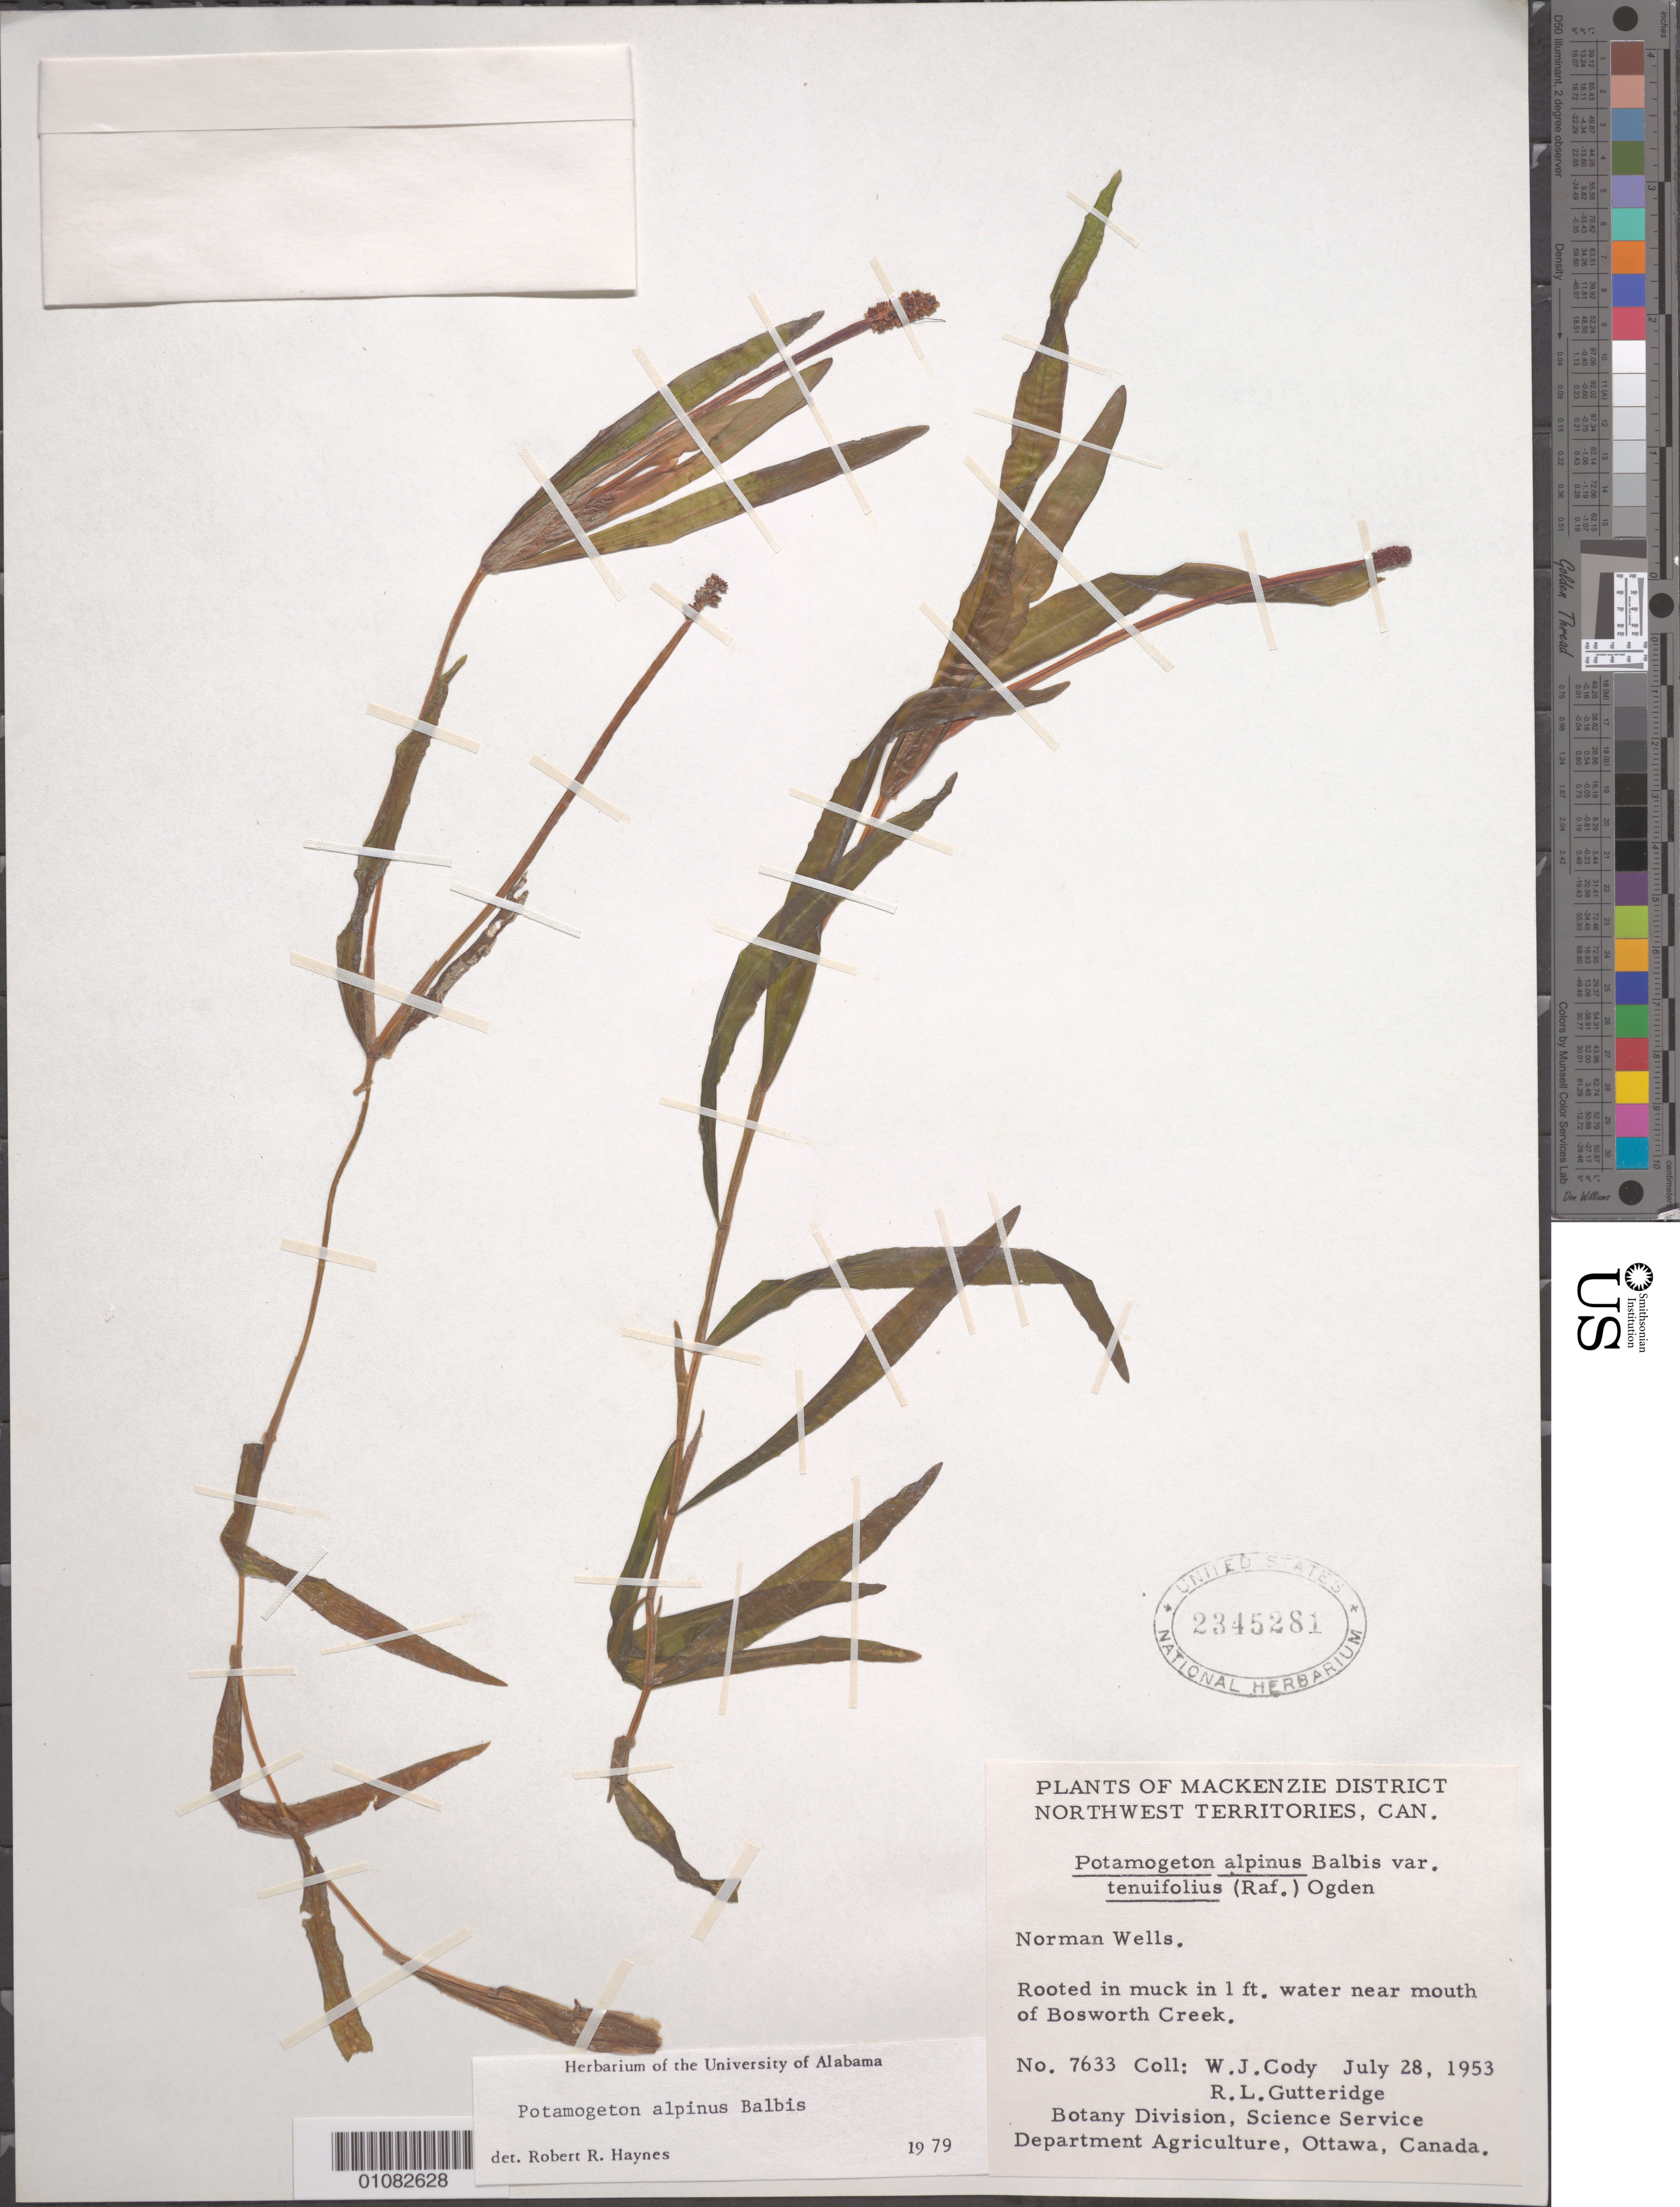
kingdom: Plantae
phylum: Tracheophyta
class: Liliopsida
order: Alismatales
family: Potamogetonaceae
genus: Potamogeton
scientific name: Potamogeton alpinus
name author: Balb.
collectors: W. Cody & R. Gutteridge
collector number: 7633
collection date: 1953-07-28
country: Canada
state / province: Northwest Territories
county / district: Mackenzie District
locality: Norman Wells, near mouth of Bosworth Creek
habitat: Rooted in muck in water.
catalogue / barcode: US 2345281